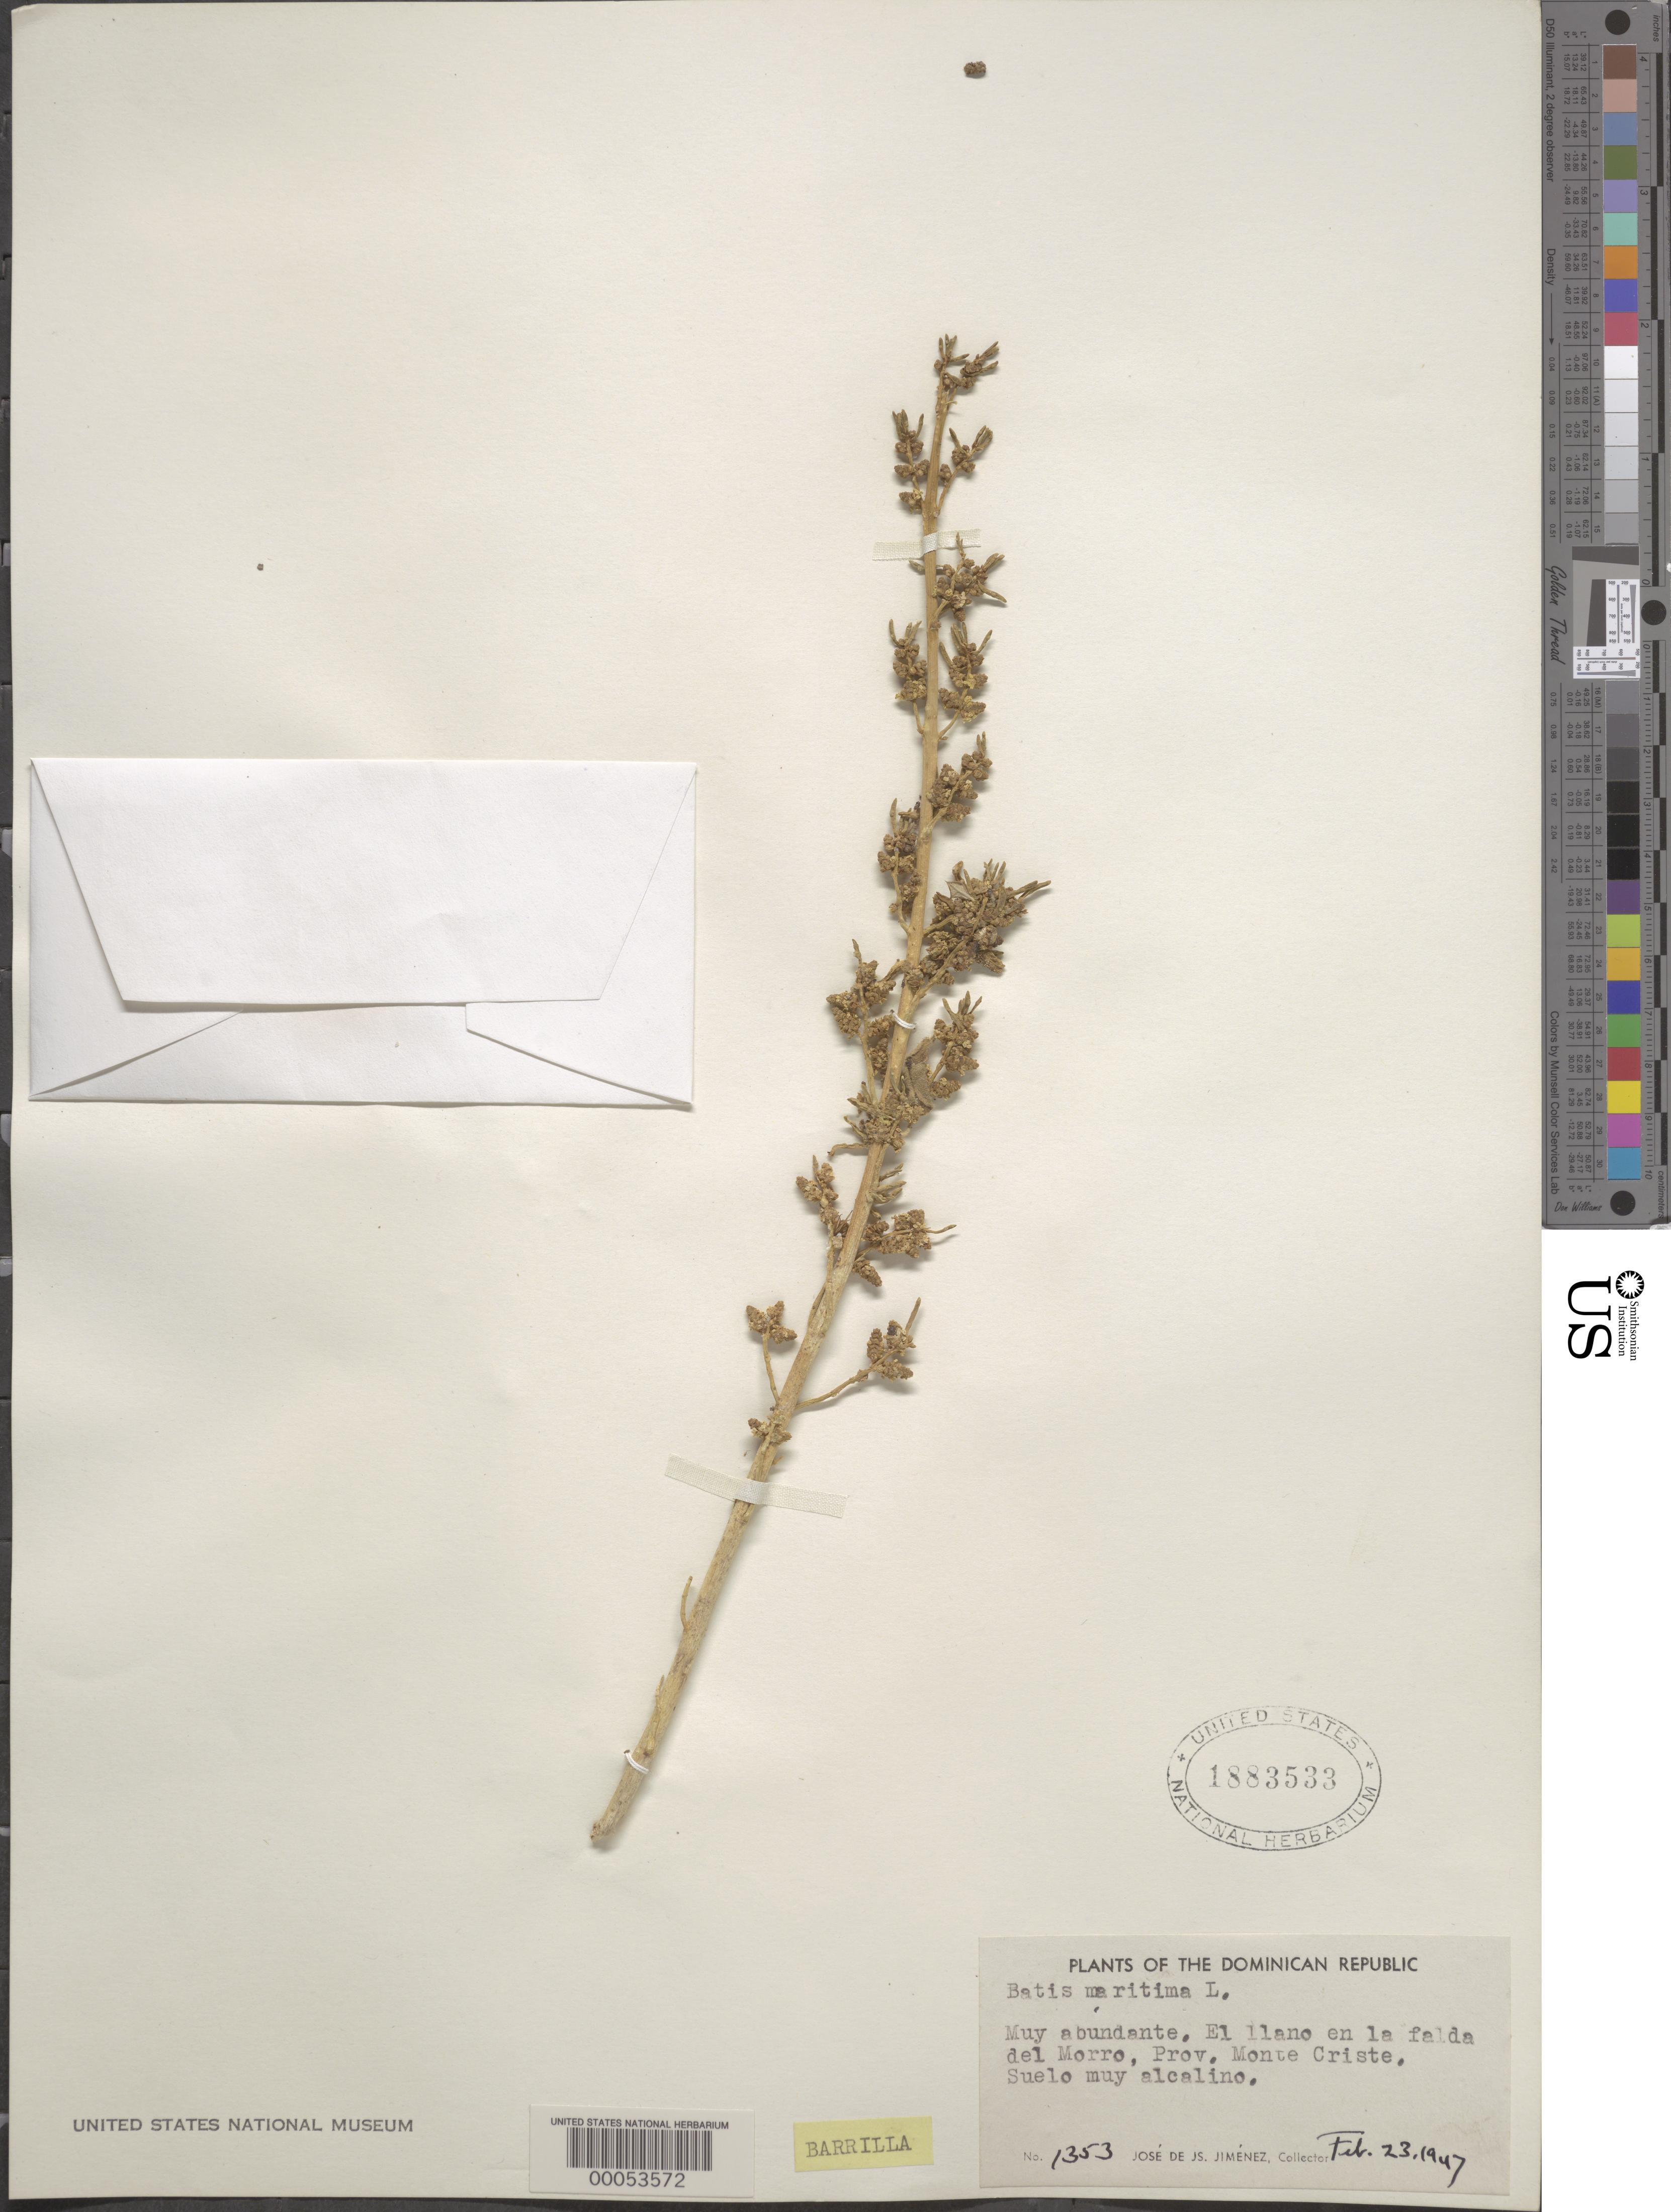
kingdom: Plantae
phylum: Tracheophyta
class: Magnoliopsida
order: Brassicales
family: Bataceae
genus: Batis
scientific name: Batis maritima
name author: L.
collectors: J. J. Jiménez Almonte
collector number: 1353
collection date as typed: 23 Feb 1947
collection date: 1947-02-23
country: Dominican Republic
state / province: Monte Cristi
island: Hispaniola Island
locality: Falda del morron rabel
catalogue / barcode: US 1883533